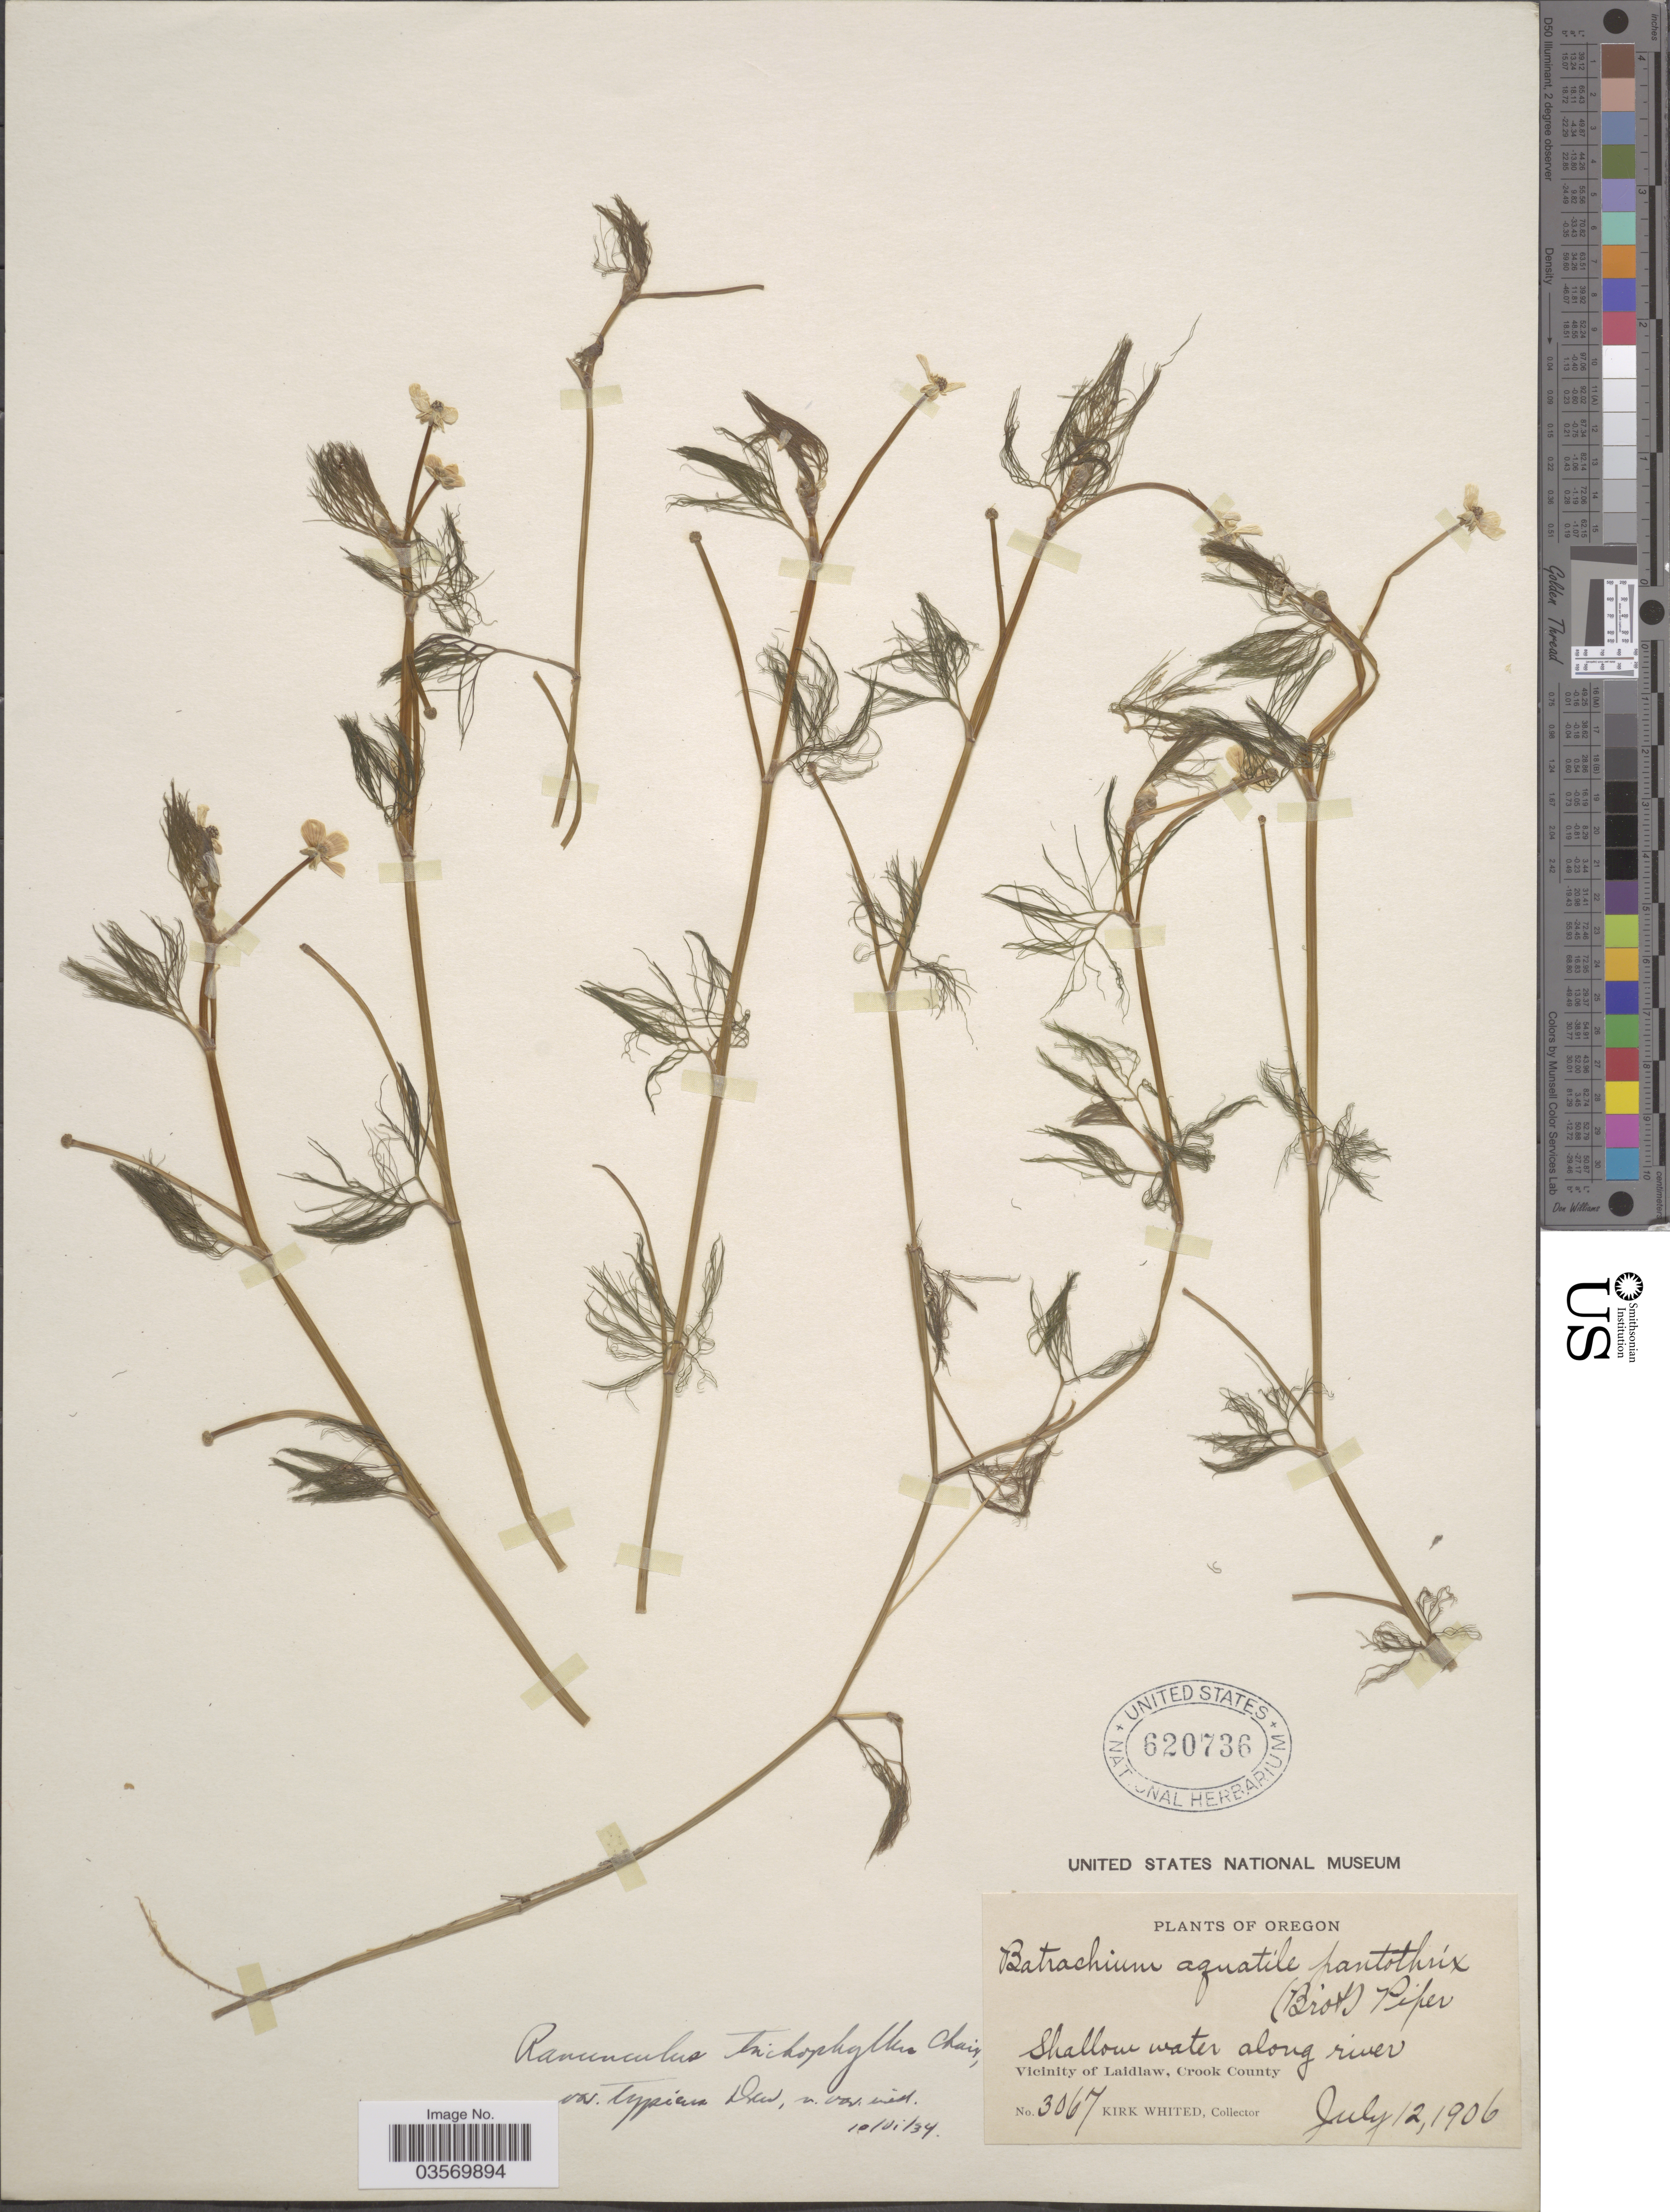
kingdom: Plantae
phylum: Tracheophyta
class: Magnoliopsida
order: Ranunculales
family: Ranunculaceae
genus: Ranunculus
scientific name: Ranunculus trichophyllus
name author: Chaix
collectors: K. Whited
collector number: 3067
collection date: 1906-07-12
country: United States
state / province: Oregon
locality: Vicinity of Laidlaw, Crook County.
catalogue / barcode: US 620736